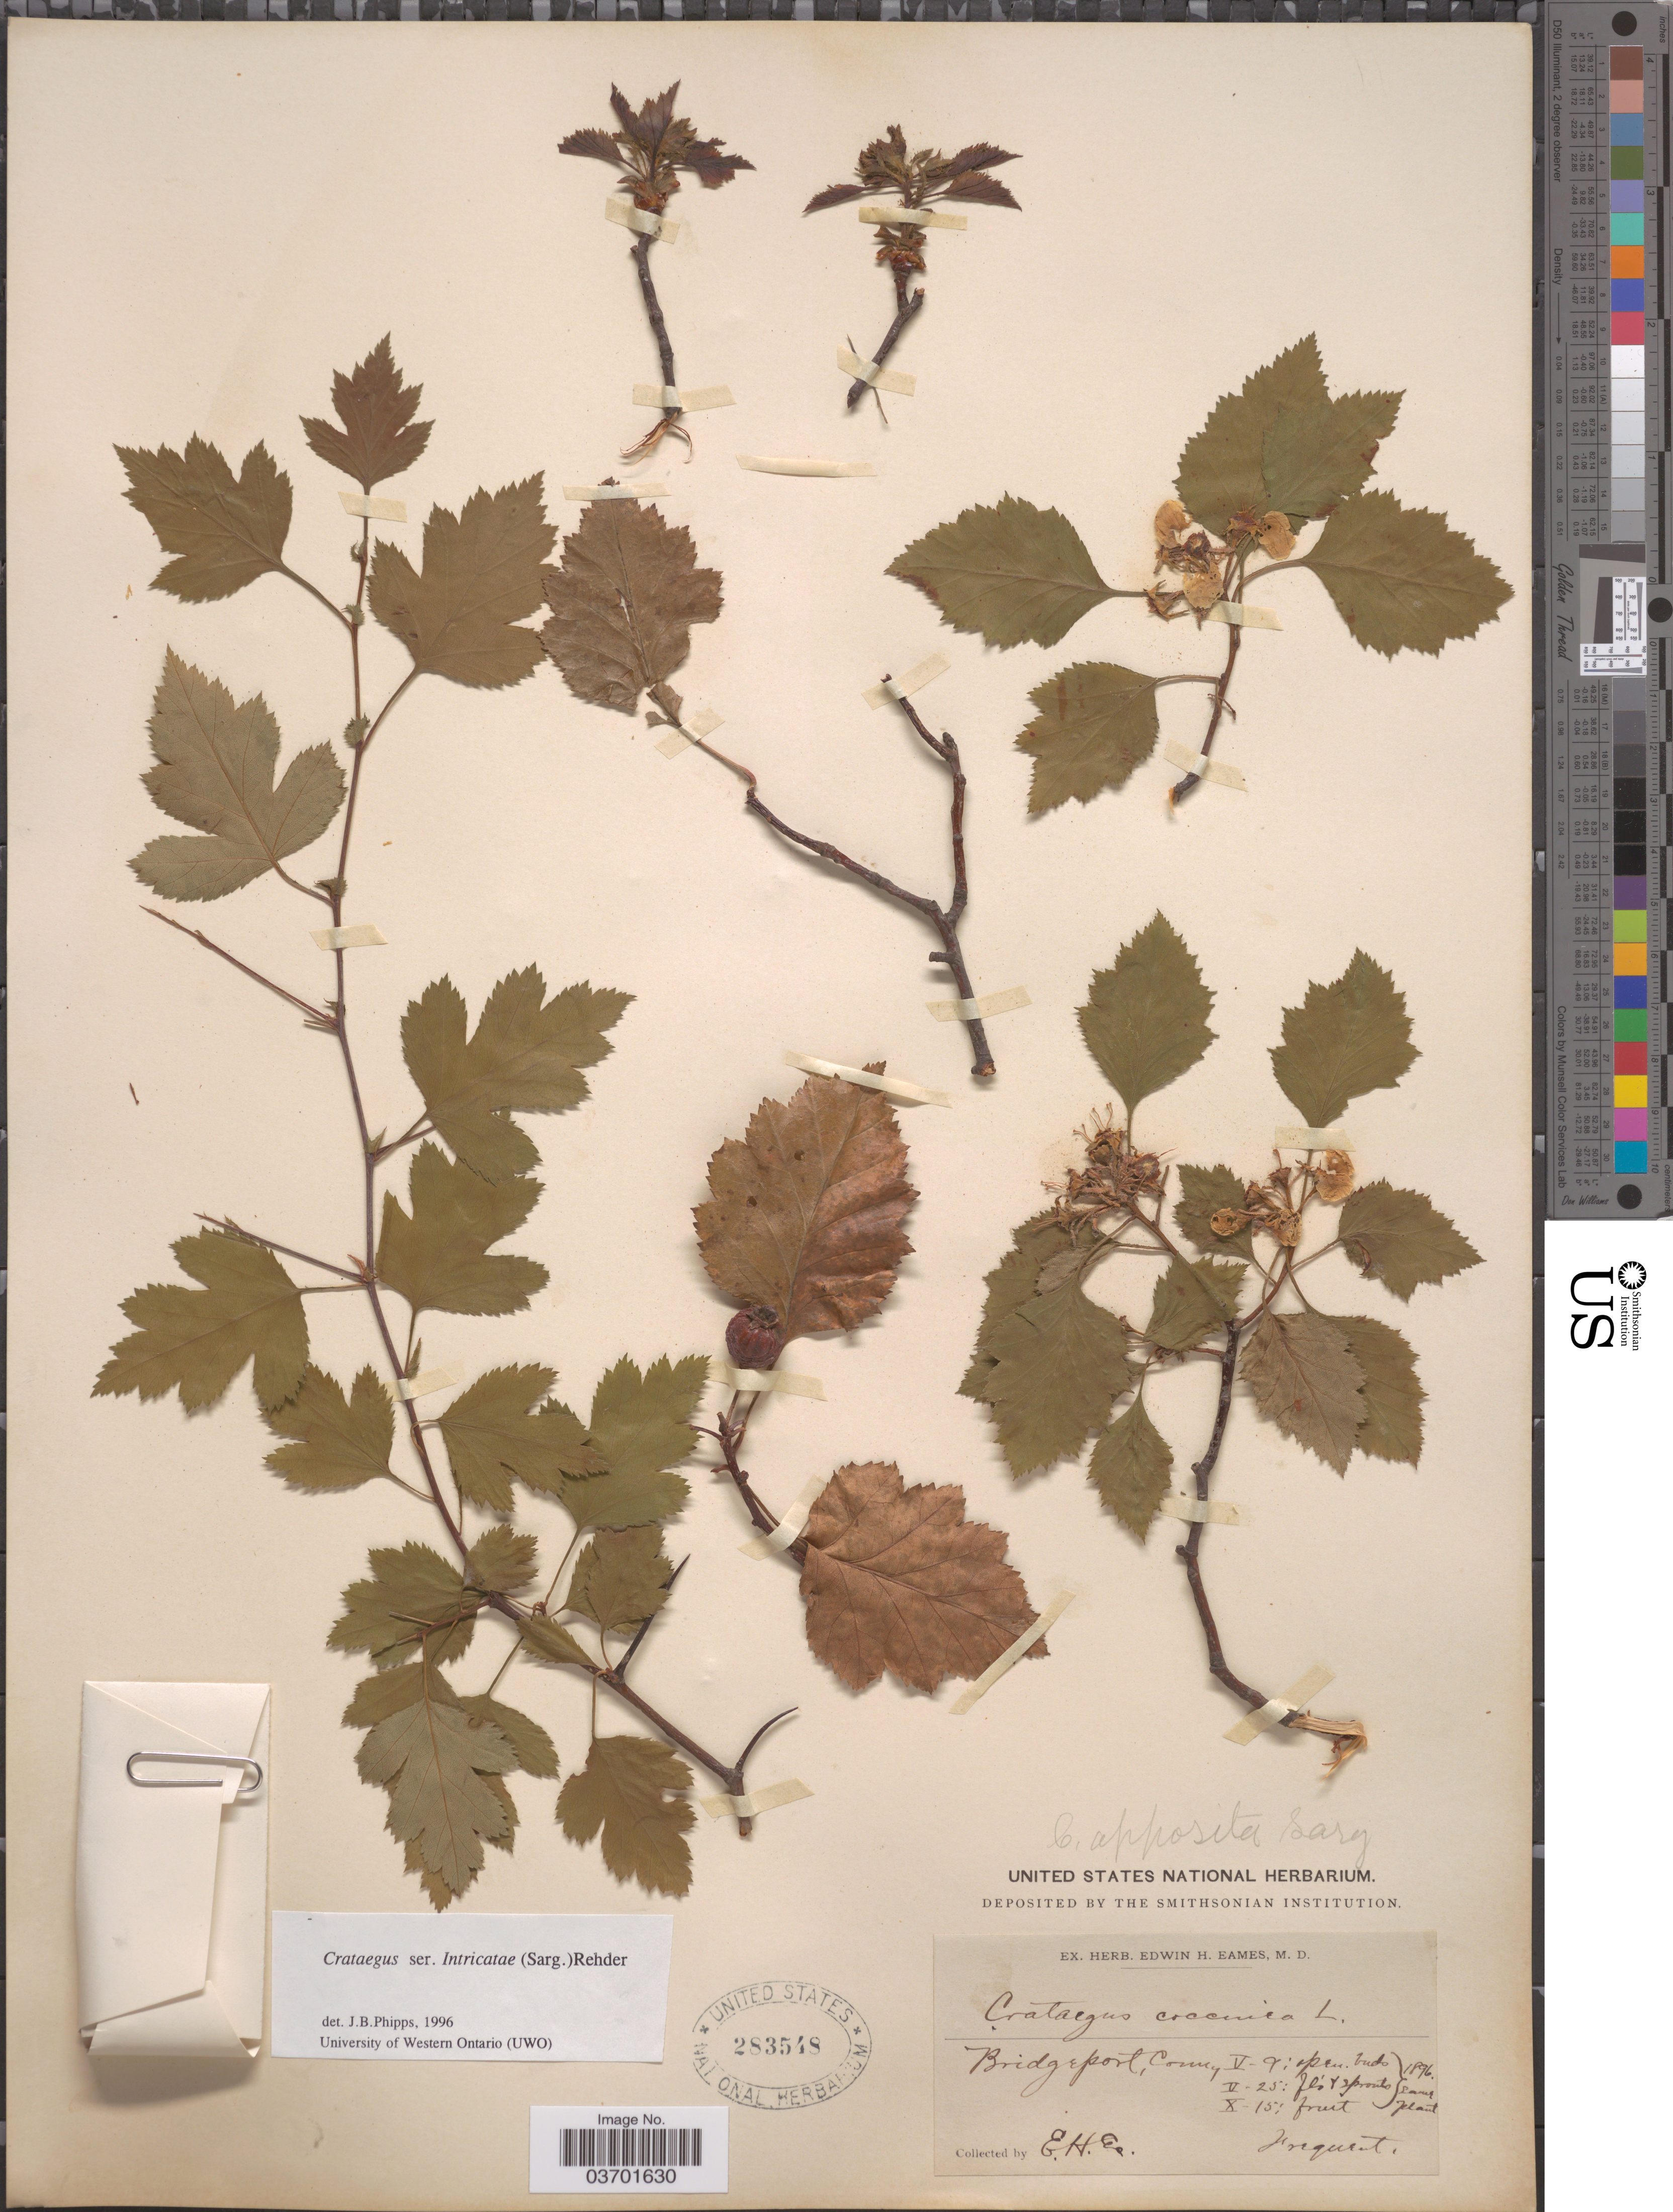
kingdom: Plantae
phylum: Tracheophyta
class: Magnoliopsida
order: Rosales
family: Rosaceae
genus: Crataegus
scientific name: Crataegus rubella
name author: Beadle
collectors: E. H. Eames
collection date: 1896-05-09/1896-10-15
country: United States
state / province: Connecticut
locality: Bridgeport.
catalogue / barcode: US 283548